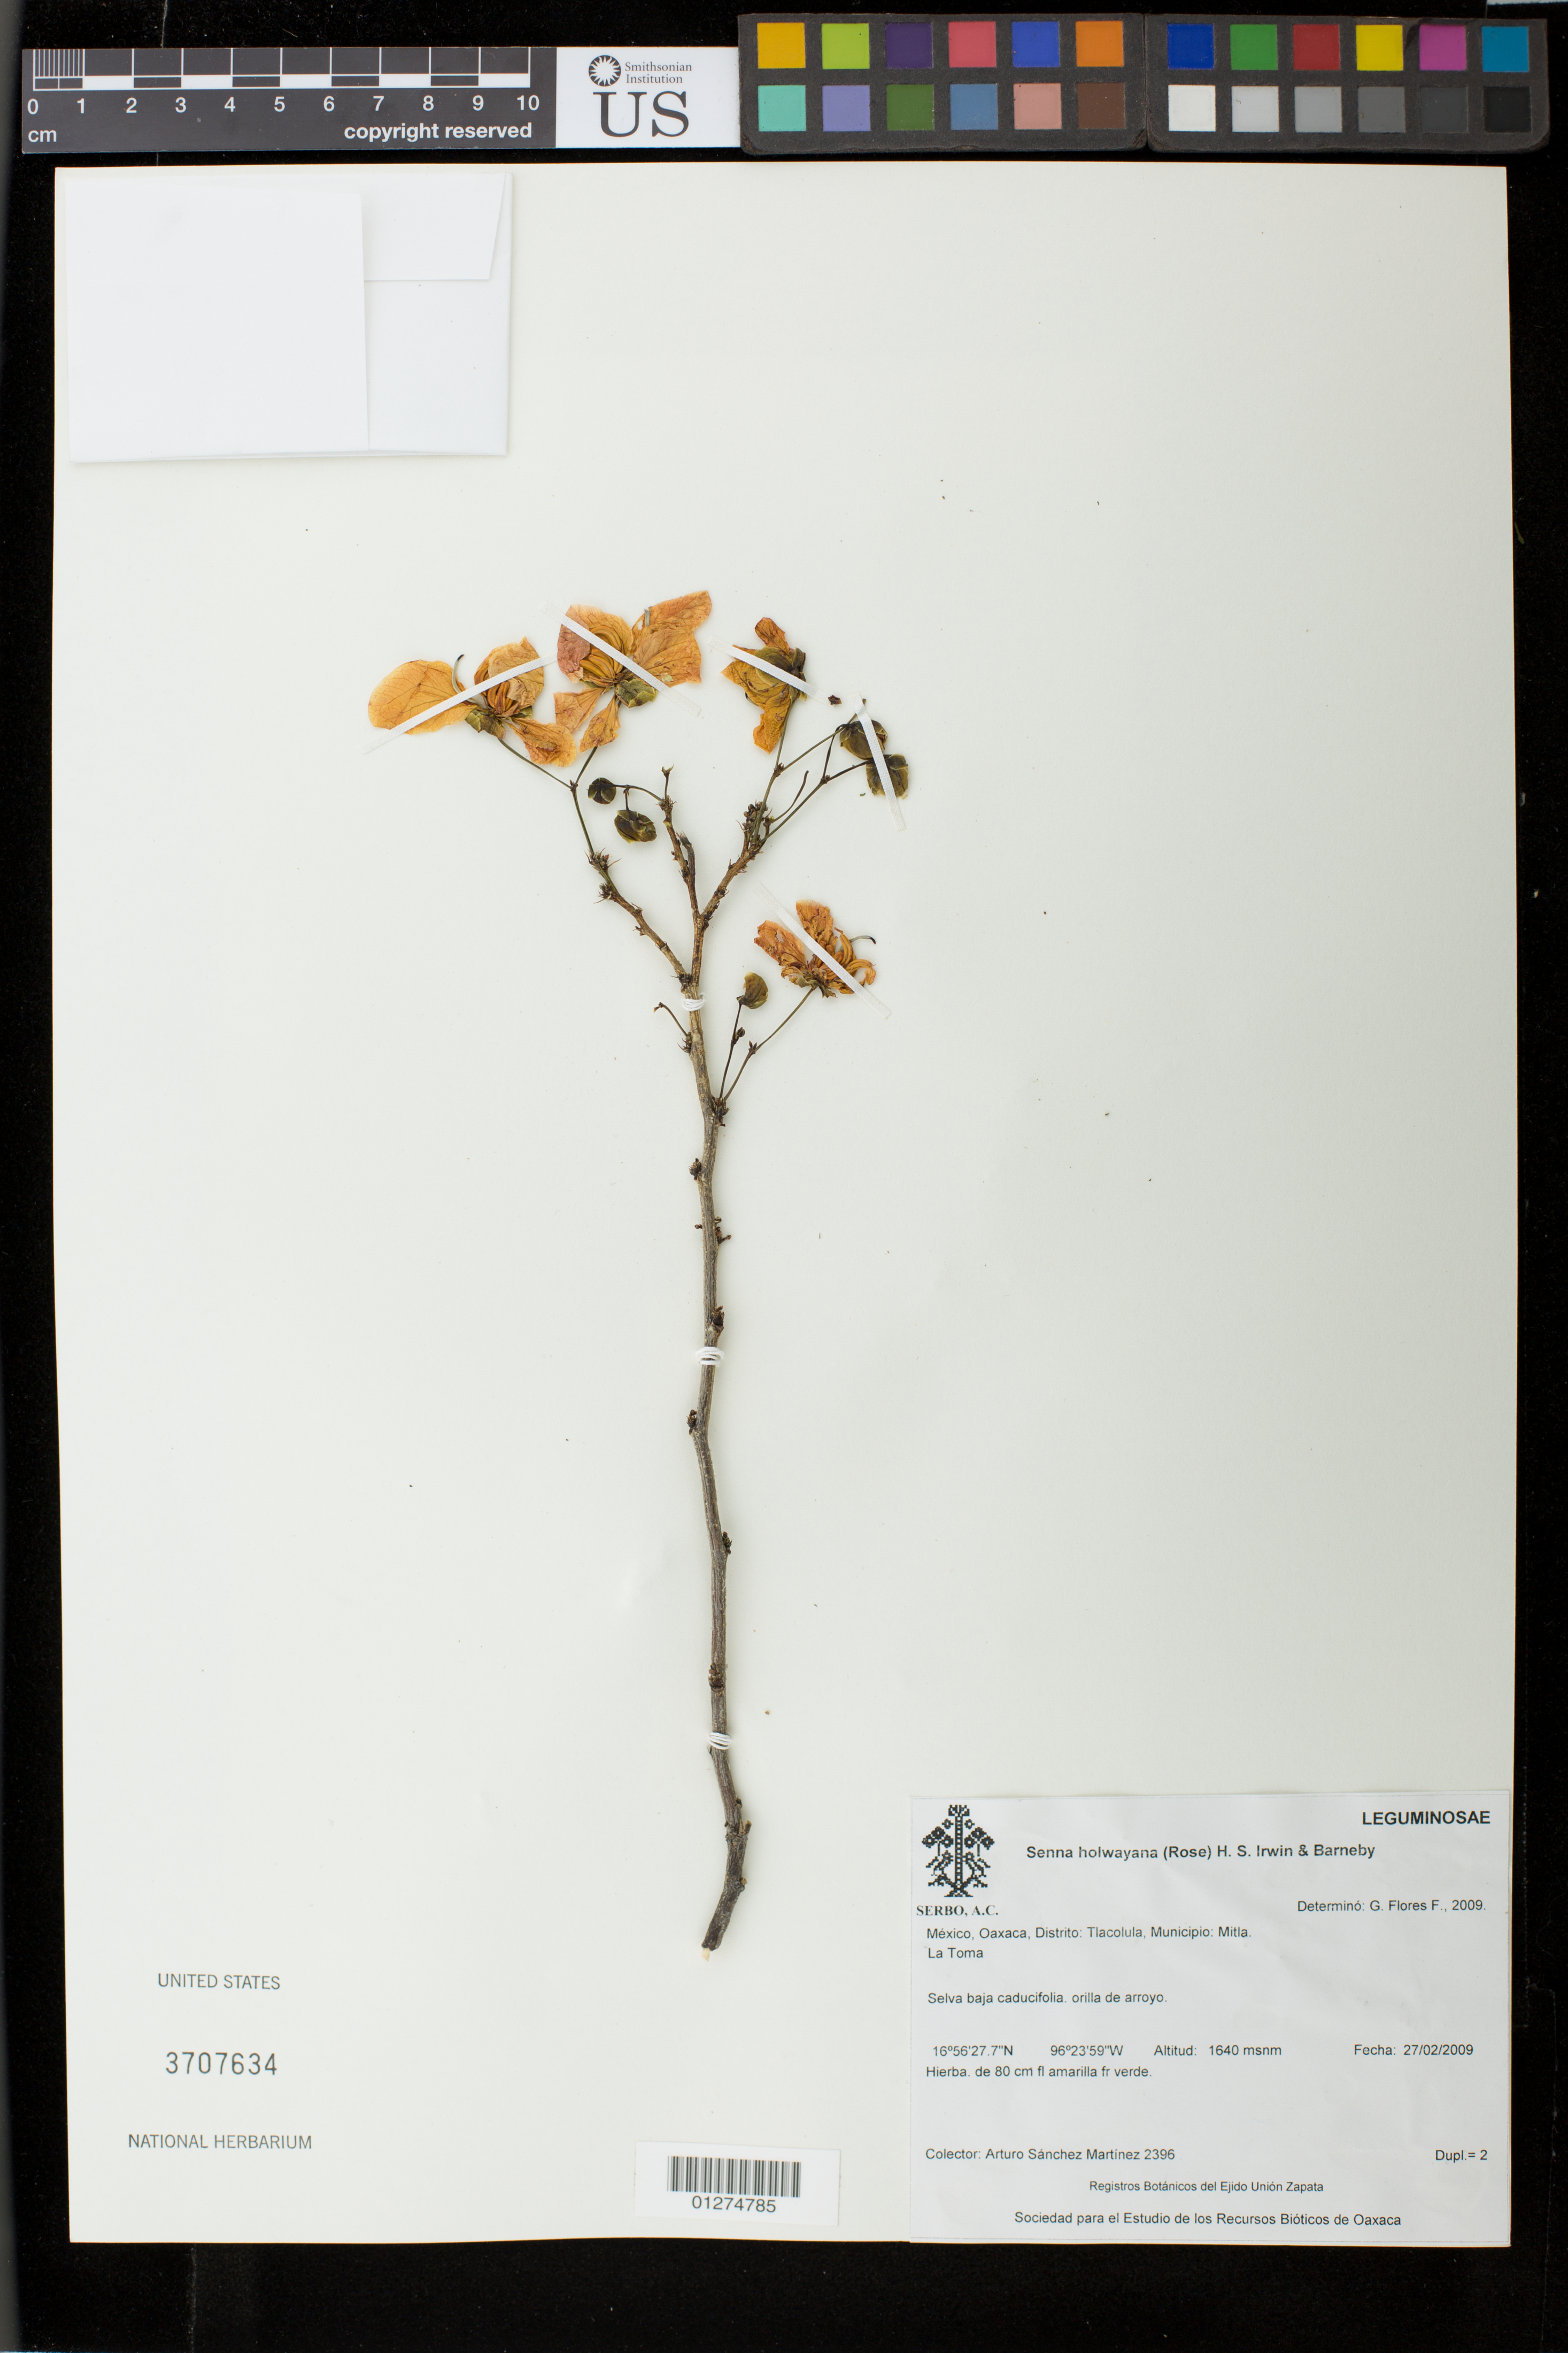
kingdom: Plantae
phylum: Tracheophyta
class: Magnoliopsida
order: Fabales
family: Fabaceae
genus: Senna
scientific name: Senna holwayana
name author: (Rose) H.S. Irwin & Barneby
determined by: Flores F., Gabriel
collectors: A. Sanchez Martinez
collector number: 2396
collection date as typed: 27/02/2009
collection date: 2009-02-27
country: Mexico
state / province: Oaxaca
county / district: Tlacolula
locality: Municipio: Mitla, La Toma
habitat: selva baja caducifolia. orilla de arroyo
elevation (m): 1640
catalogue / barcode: US 3707634